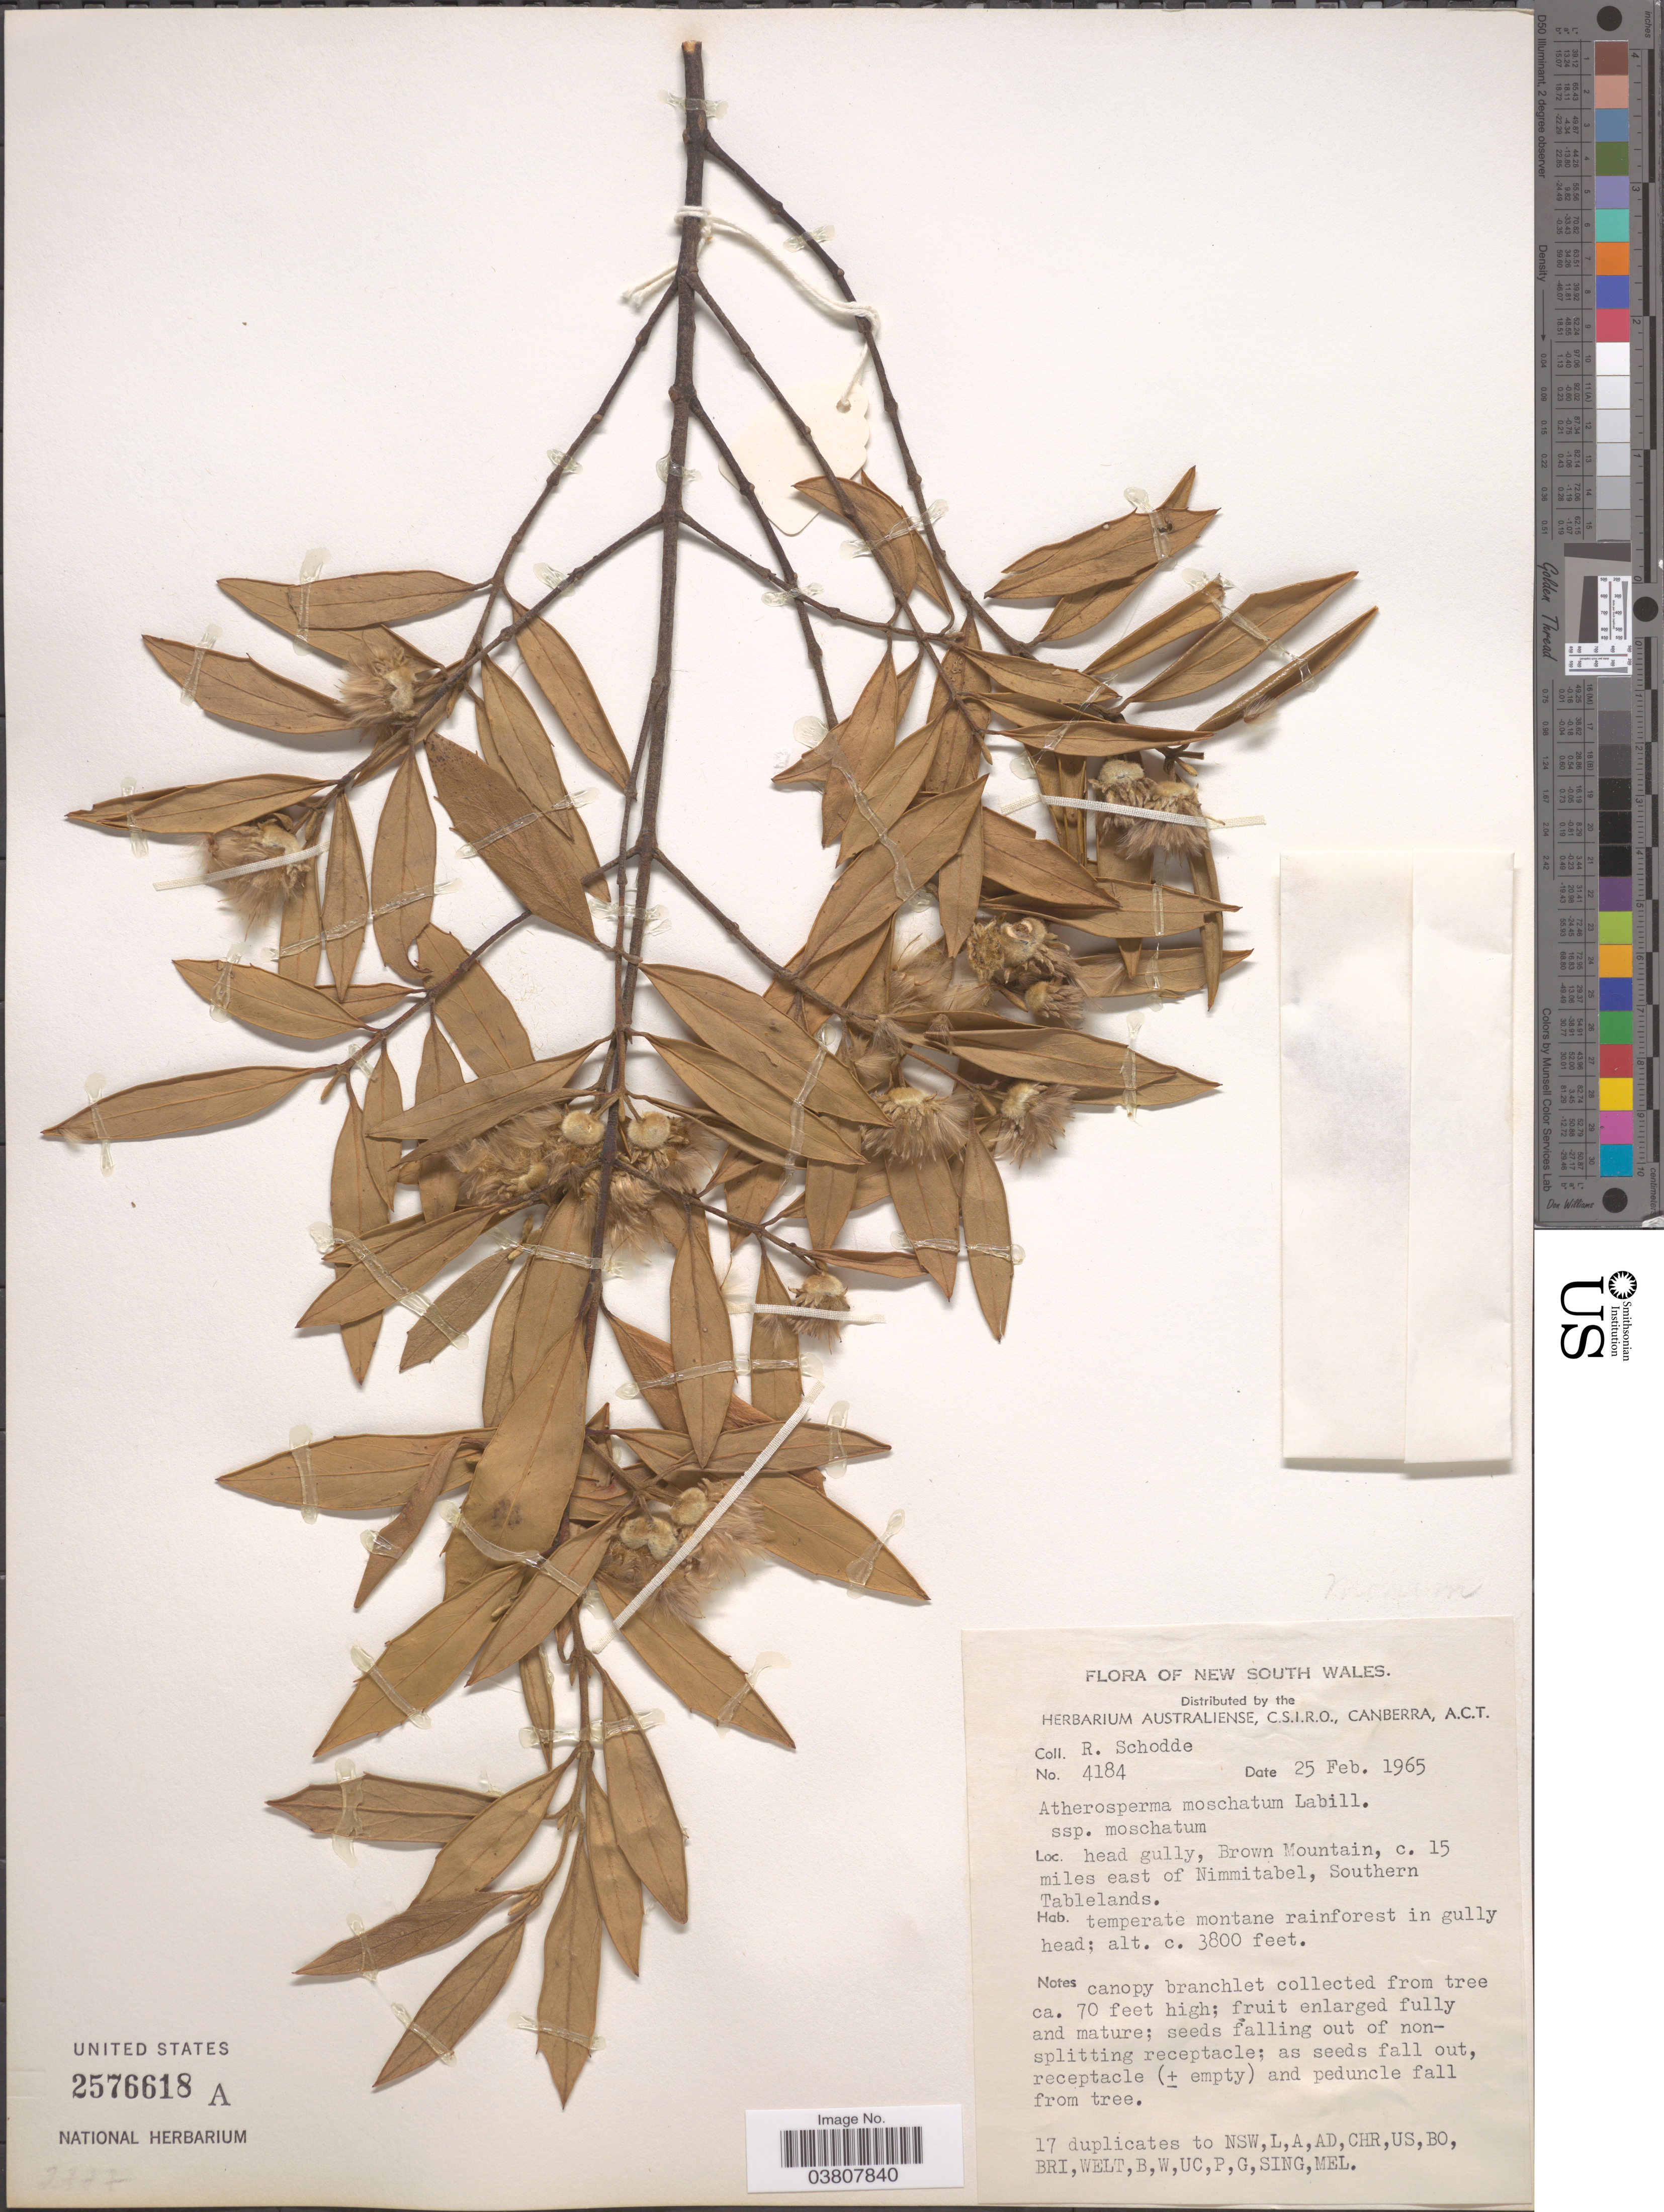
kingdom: Plantae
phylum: Tracheophyta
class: Magnoliopsida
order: Laurales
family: Atherospermataceae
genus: Atherosperma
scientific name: Atherosperma moschatum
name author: Labill.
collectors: R. Schodde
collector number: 4184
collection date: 1965-02-25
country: Australia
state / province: New South Wales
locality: Head gully, Brown Mountain, c. 15 miles east of Nimmitabel, Southern Tablelands.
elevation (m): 1158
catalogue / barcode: US 2576618A